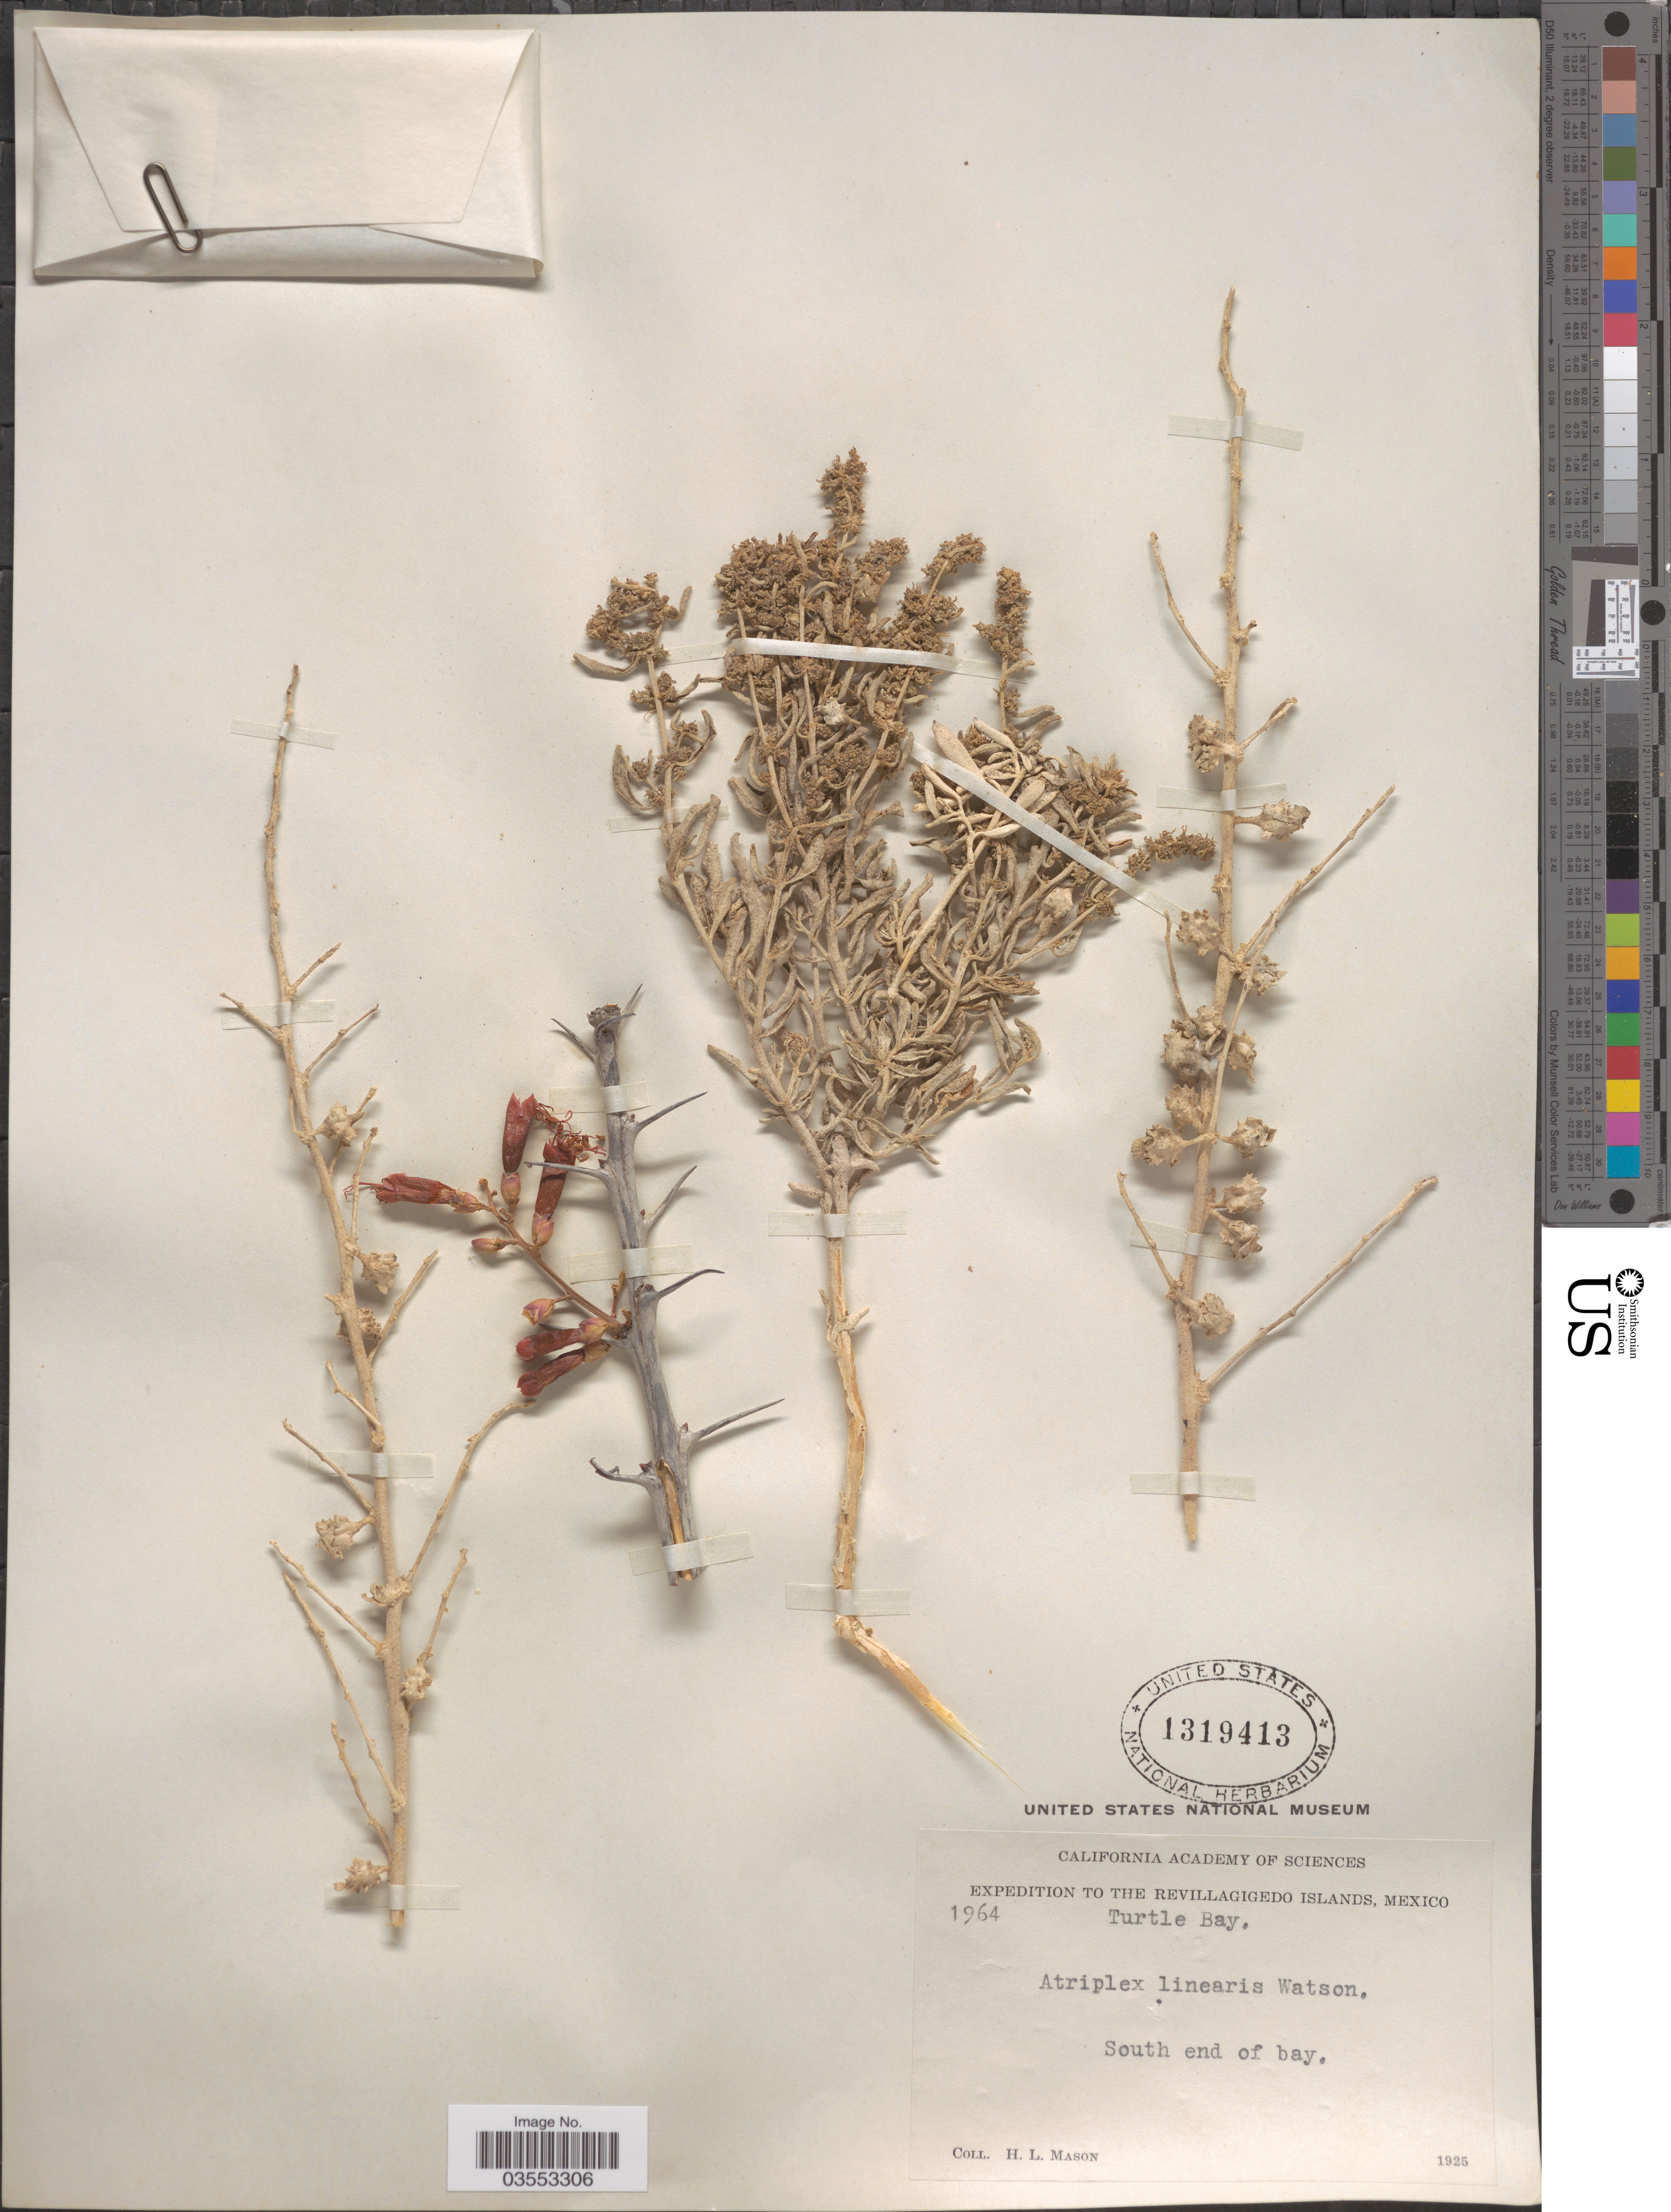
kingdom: Plantae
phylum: Tracheophyta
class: Magnoliopsida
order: Caryophyllales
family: Amaranthaceae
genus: Atriplex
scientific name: Atriplex linearis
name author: S. Watson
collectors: H. L. Mason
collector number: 1964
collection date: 1925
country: Mexico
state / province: Colima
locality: The Revillagigedo Islands. Turtle Bay. South end of bay.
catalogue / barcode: US 1319413